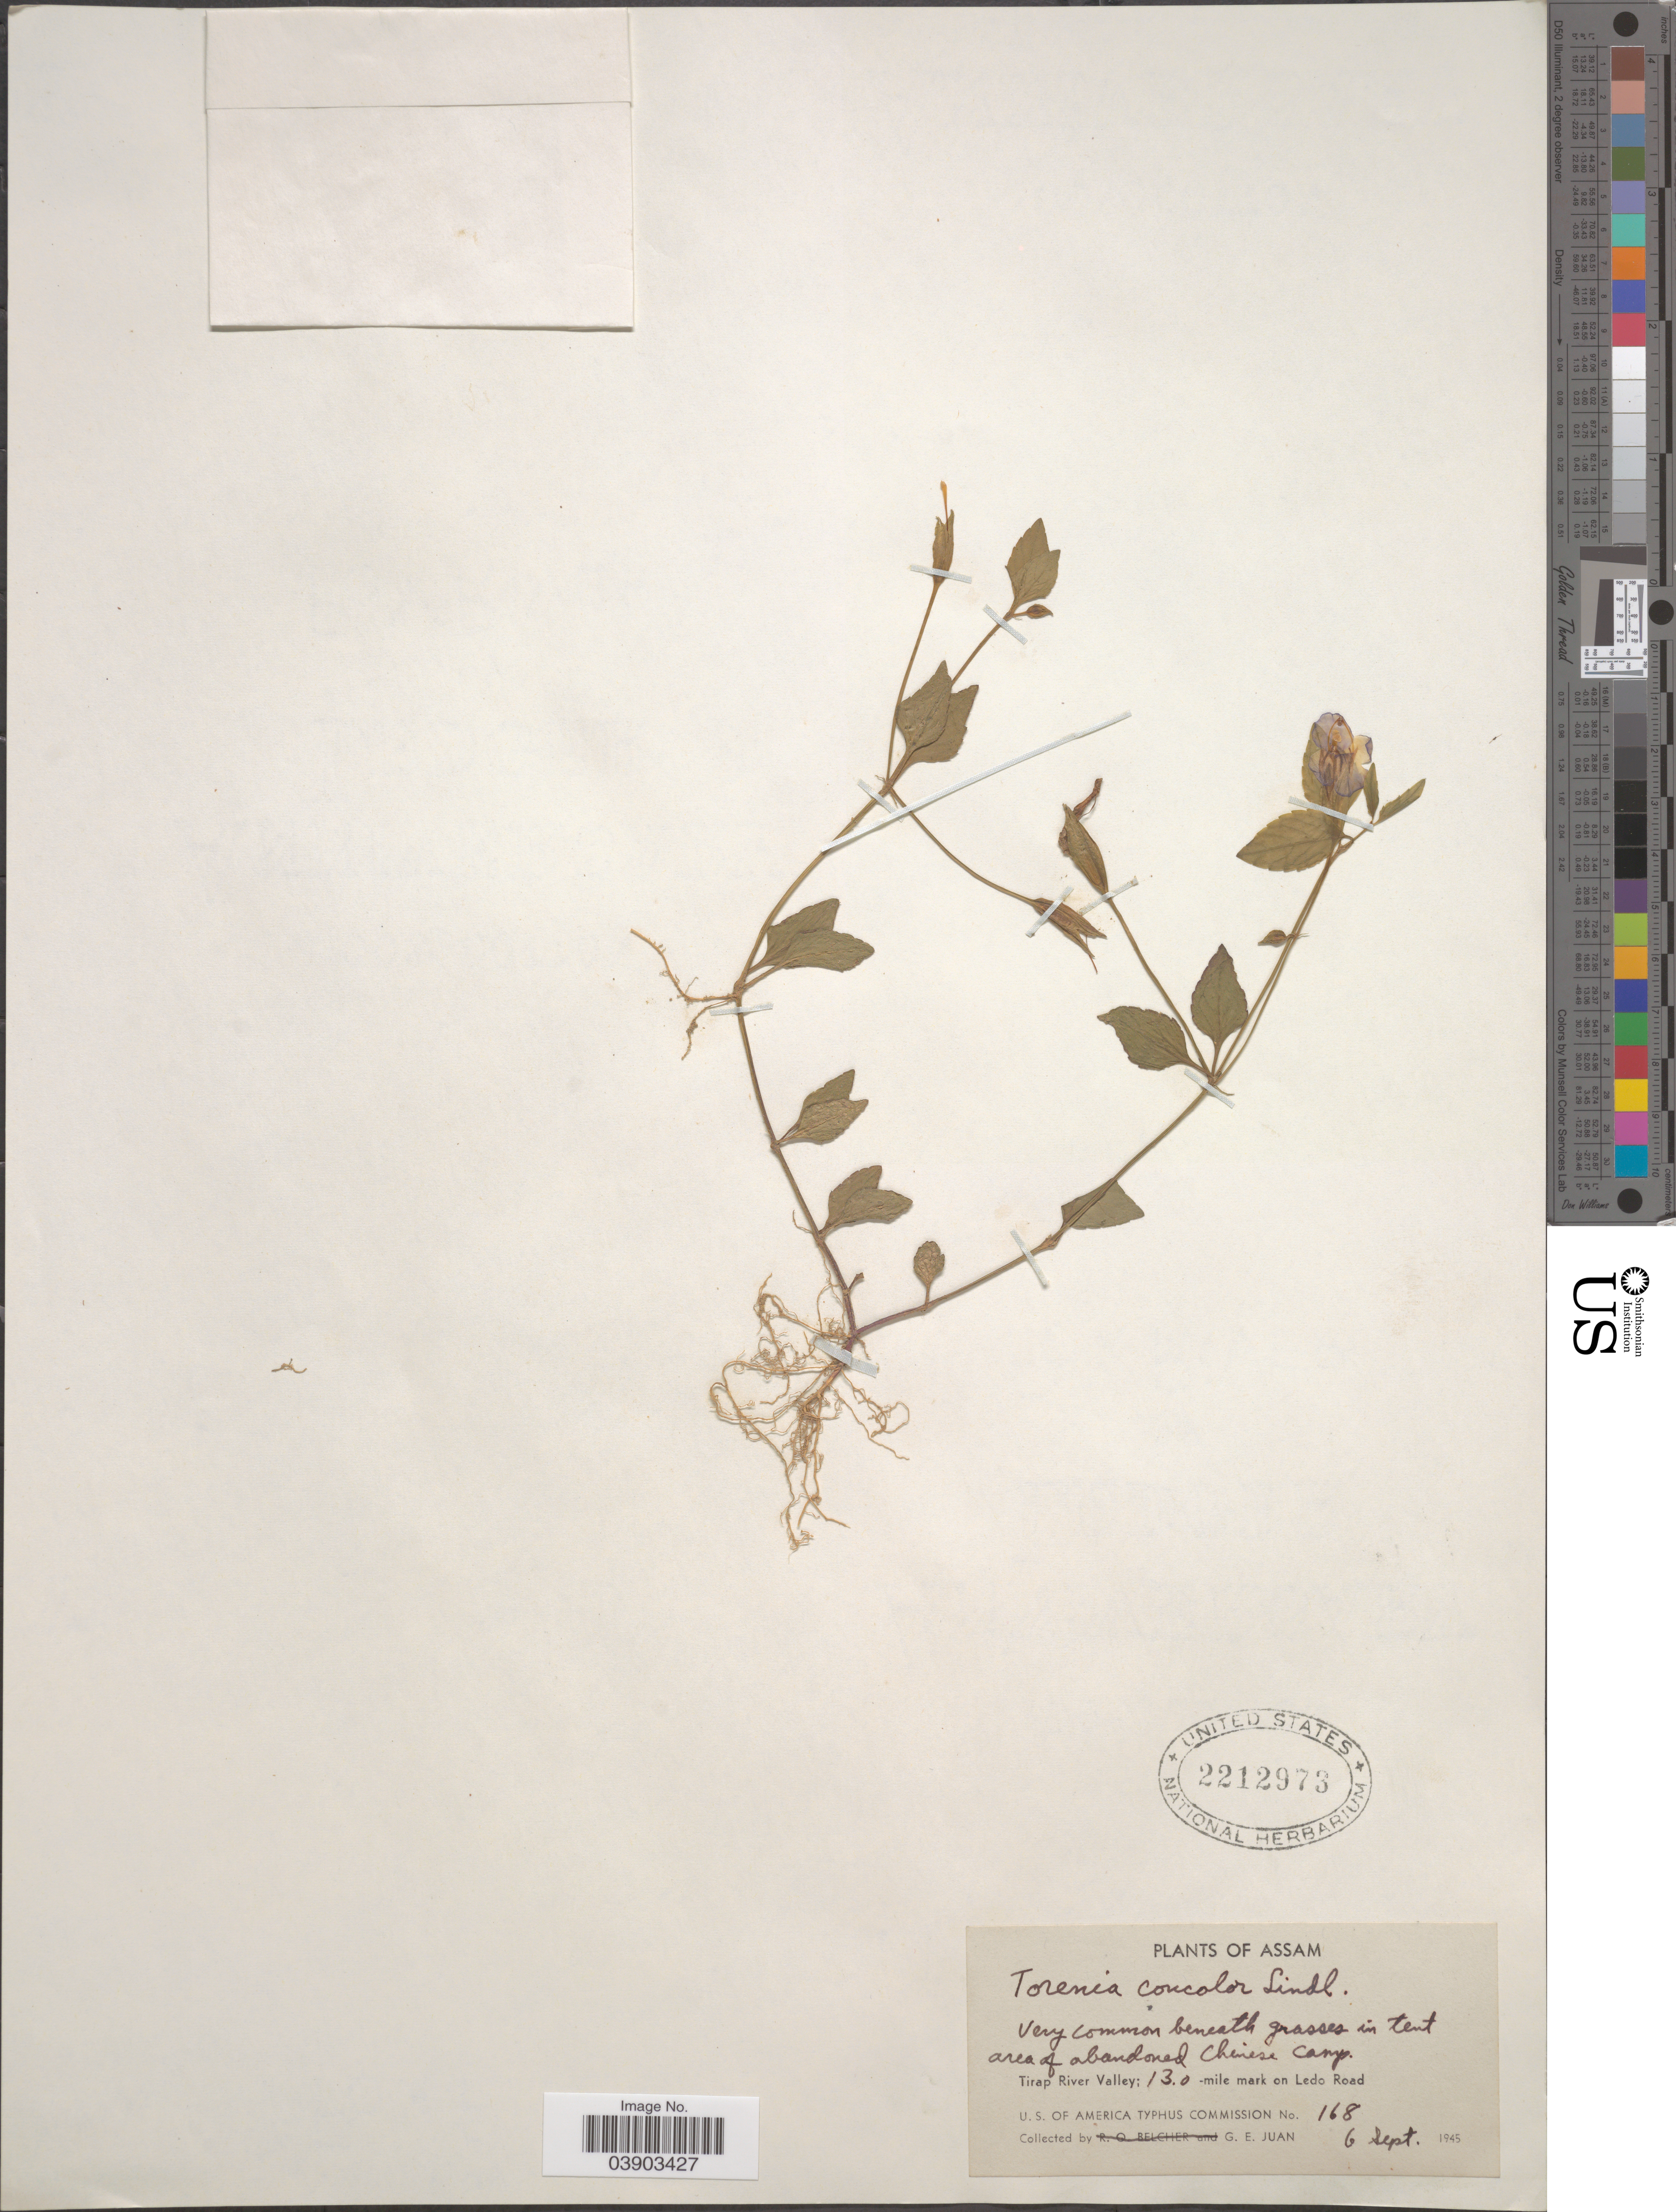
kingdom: Plantae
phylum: Tracheophyta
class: Magnoliopsida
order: Lamiales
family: Linderniaceae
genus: Torenia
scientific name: Torenia concolor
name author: Lindl.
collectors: G. Juan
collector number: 168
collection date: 1945-09-06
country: India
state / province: Assam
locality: Beneath grasses in tent area of abandoned Chinese Camp. Tirap River Valley; 13.0 - mile mark on Ledo Road.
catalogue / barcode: US 2212973